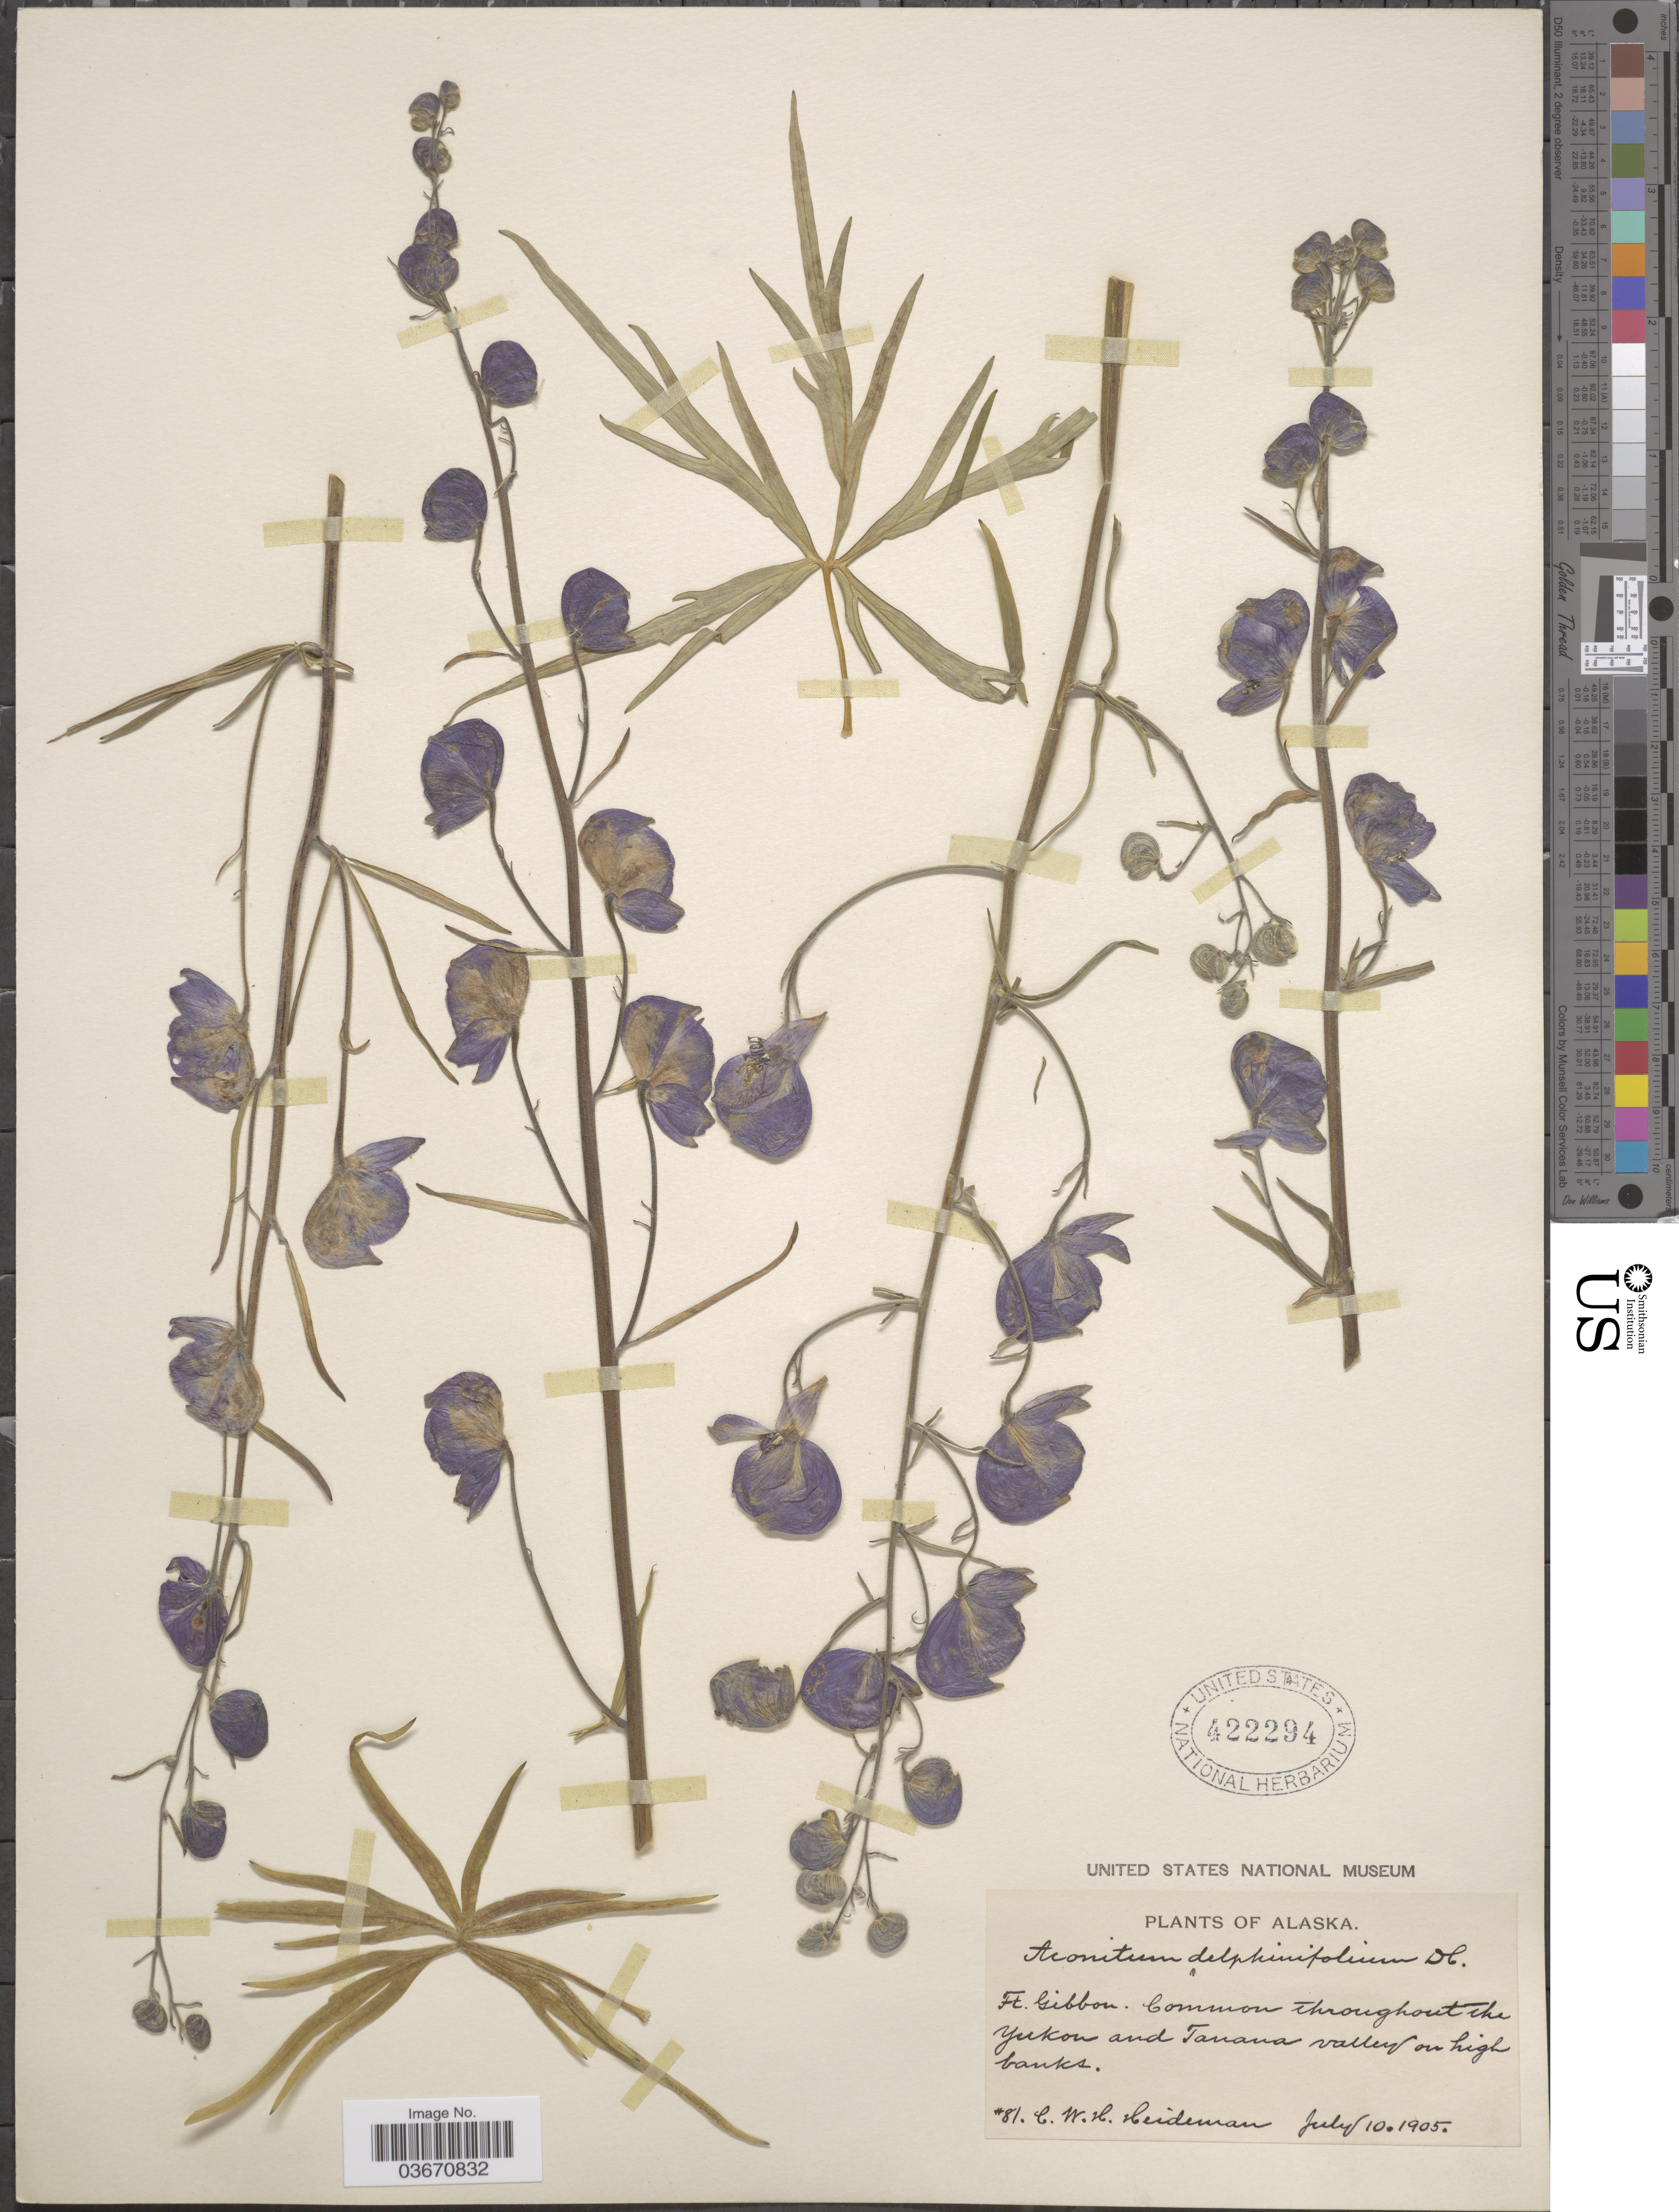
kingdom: Plantae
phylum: Tracheophyta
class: Magnoliopsida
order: Ranunculales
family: Ranunculaceae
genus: Aconitum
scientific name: Aconitum delphinifolium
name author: DC.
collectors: C. Heideman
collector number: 81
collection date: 1905-07-10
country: United States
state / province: Alaska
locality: Ft. Gibbon. Throughout the Yukon and Tanana valleys on high banks.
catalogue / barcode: US 422294